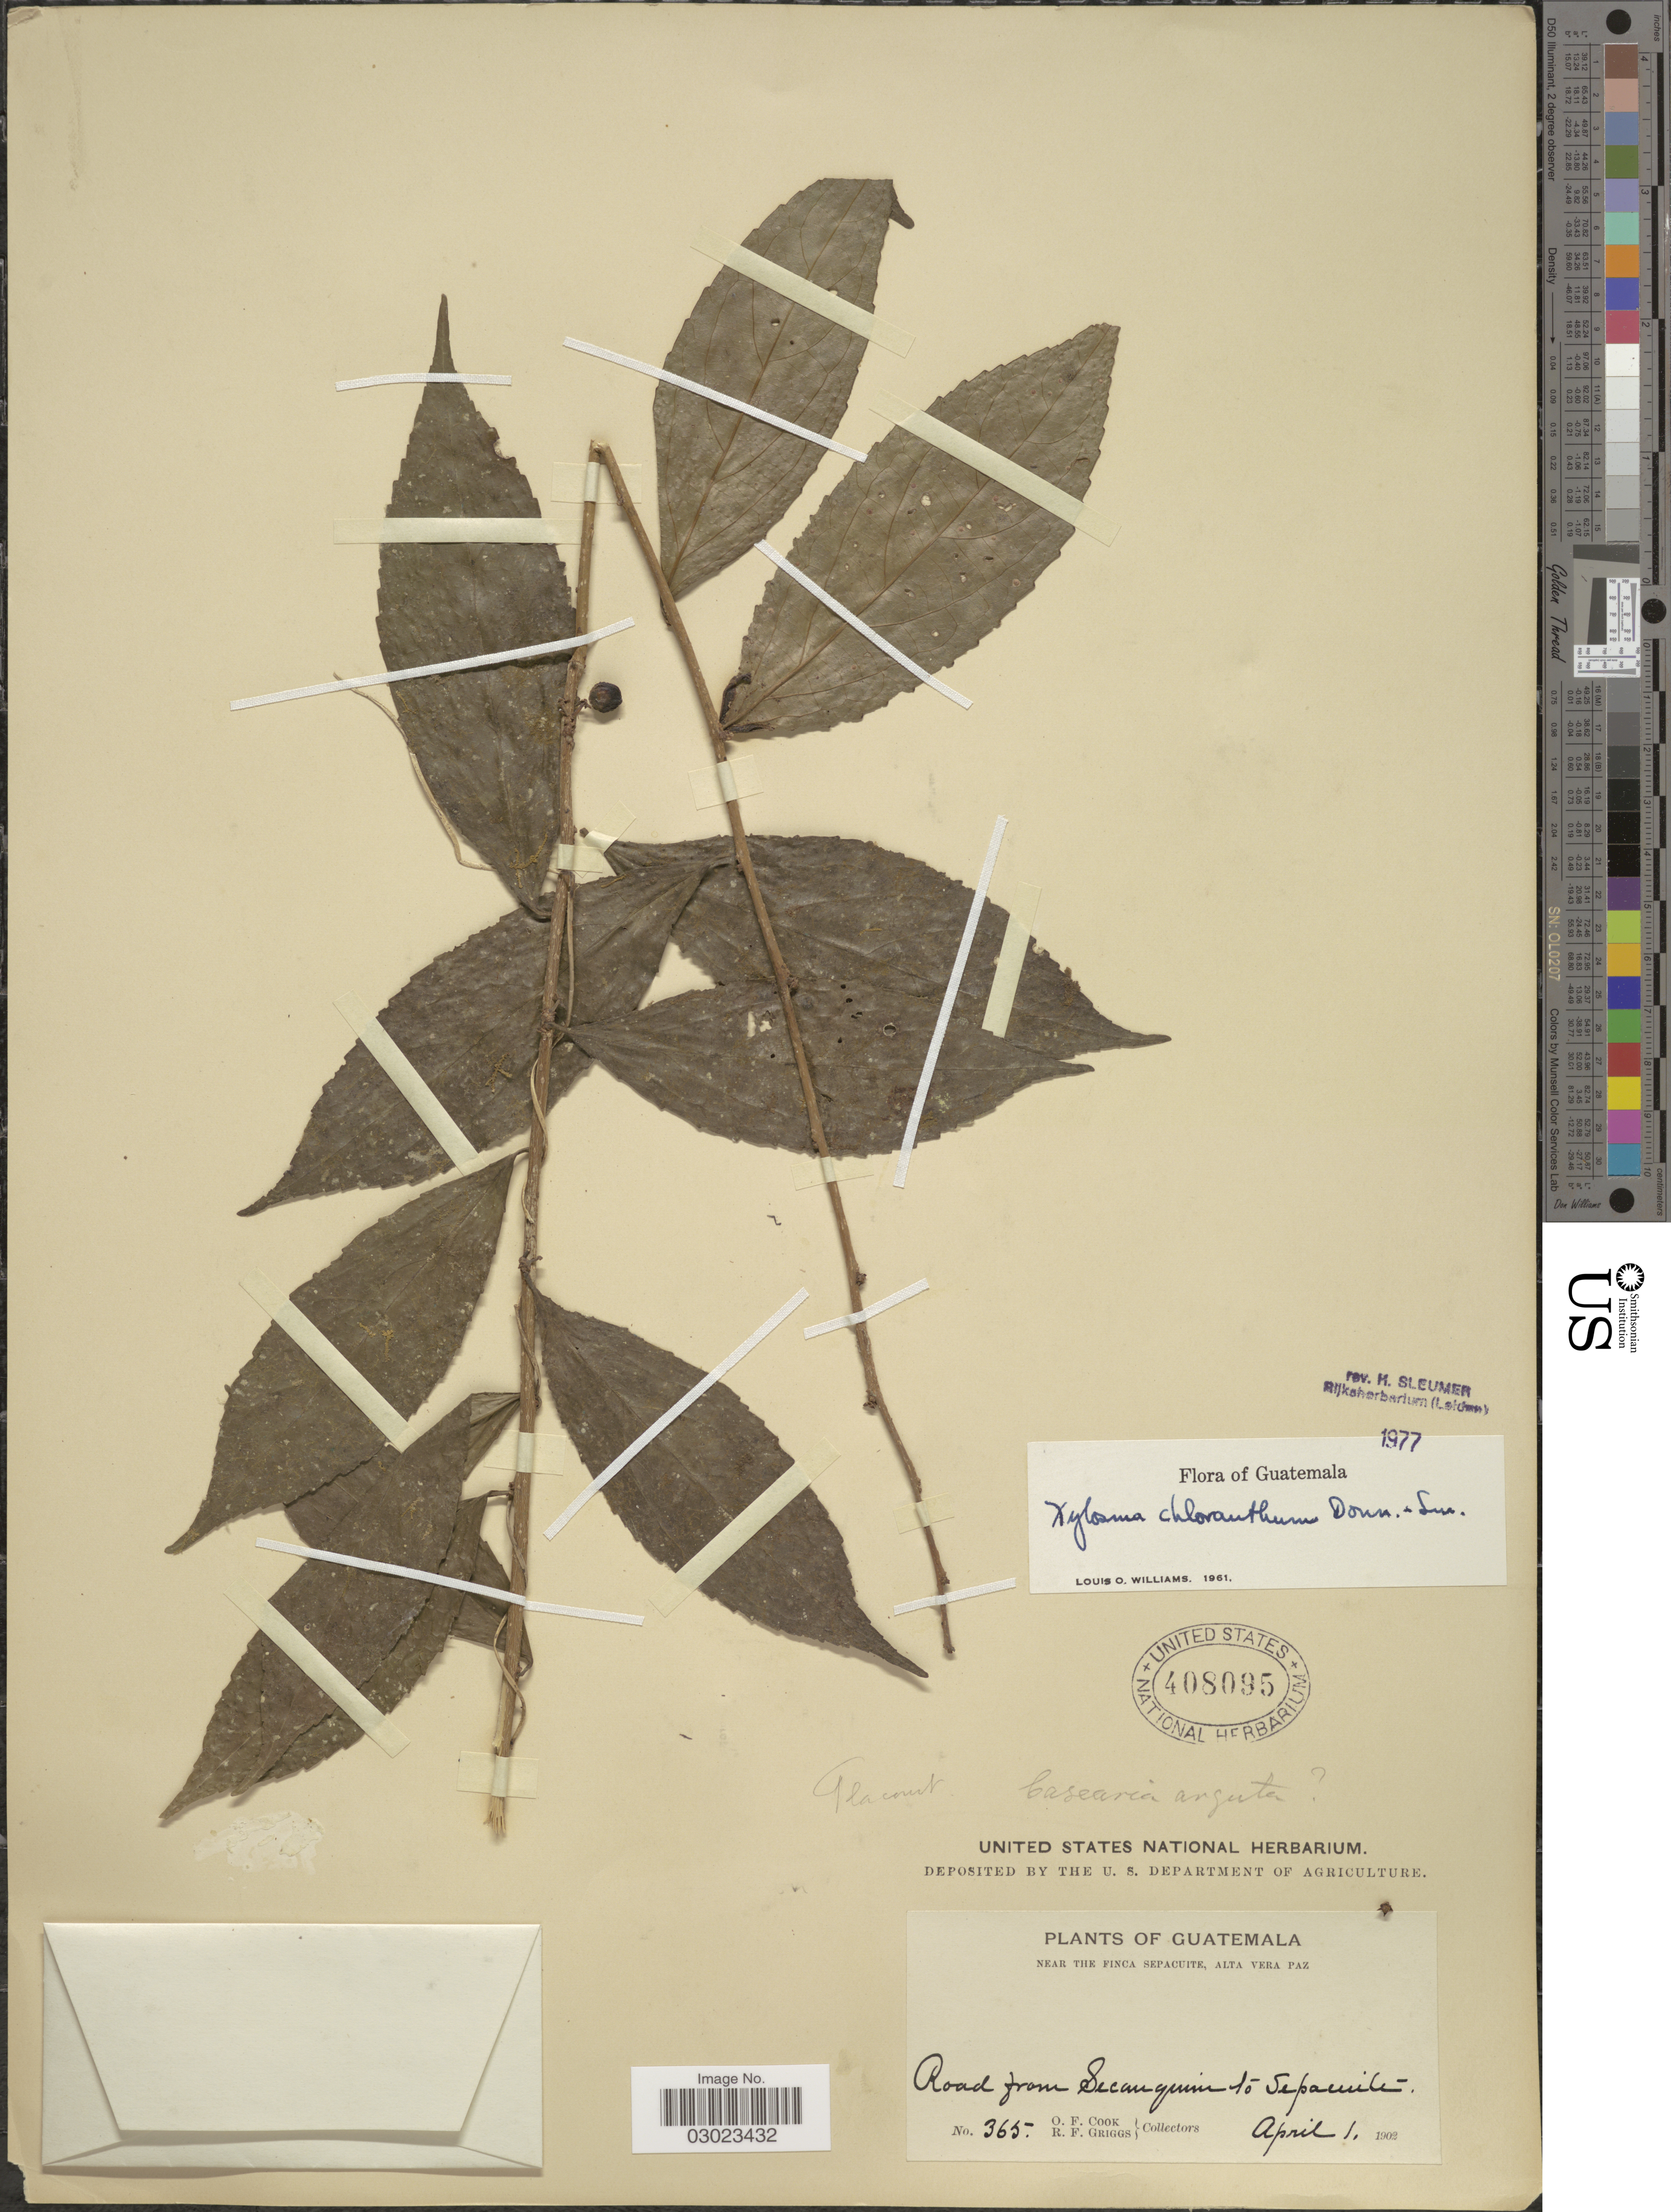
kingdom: Plantae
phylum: Tracheophyta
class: Magnoliopsida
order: Malpighiales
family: Salicaceae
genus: Xylosma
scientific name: Xylosma chlorantha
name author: Donn. Sm.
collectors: O. F. Cook & R. F. Griggs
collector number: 365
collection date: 1902-04-01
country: Guatemala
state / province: Alta Verapaz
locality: Near the Finca Sepacuite, Road from Secanquim to Sepacuite.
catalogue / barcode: US 408095